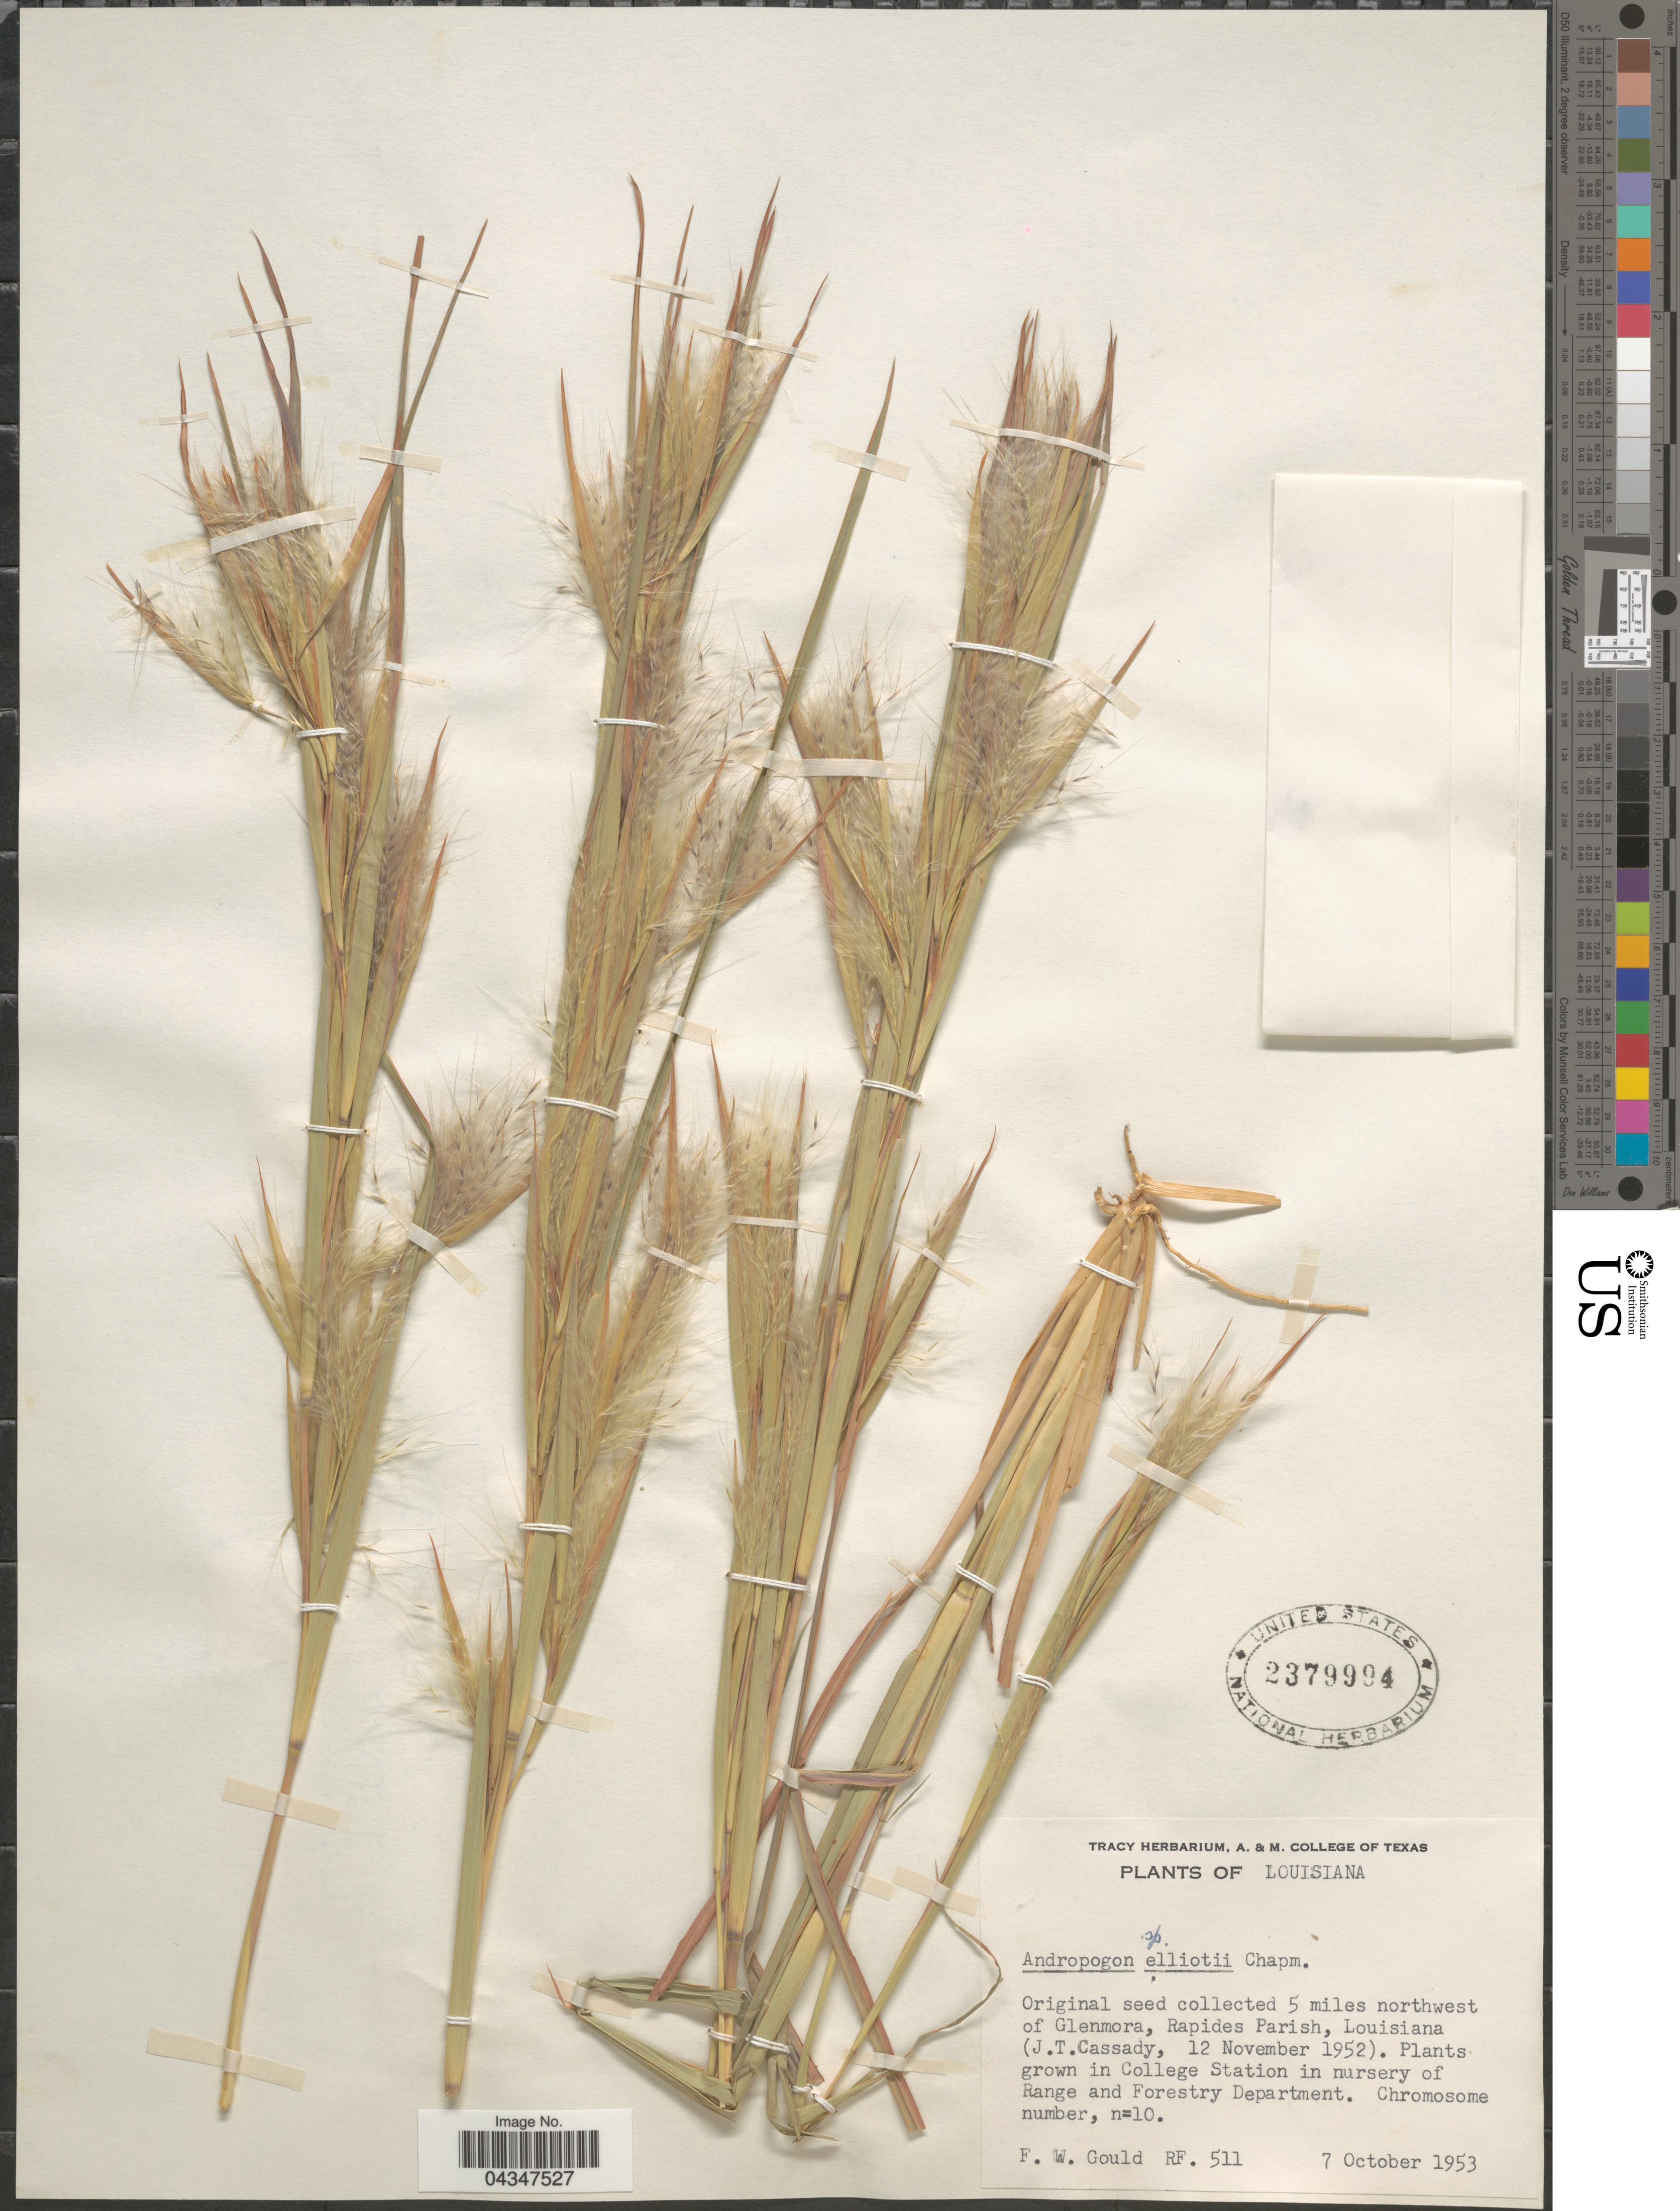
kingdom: Plantae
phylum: Tracheophyta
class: Liliopsida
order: Poales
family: Poaceae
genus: Andropogon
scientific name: Andropogon ternarius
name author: Michx.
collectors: F. W. Gould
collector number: RF.511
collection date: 1953-10-07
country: United States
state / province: Texas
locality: In College Station in nursery of Range and Forestry Department.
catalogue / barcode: US 2379994